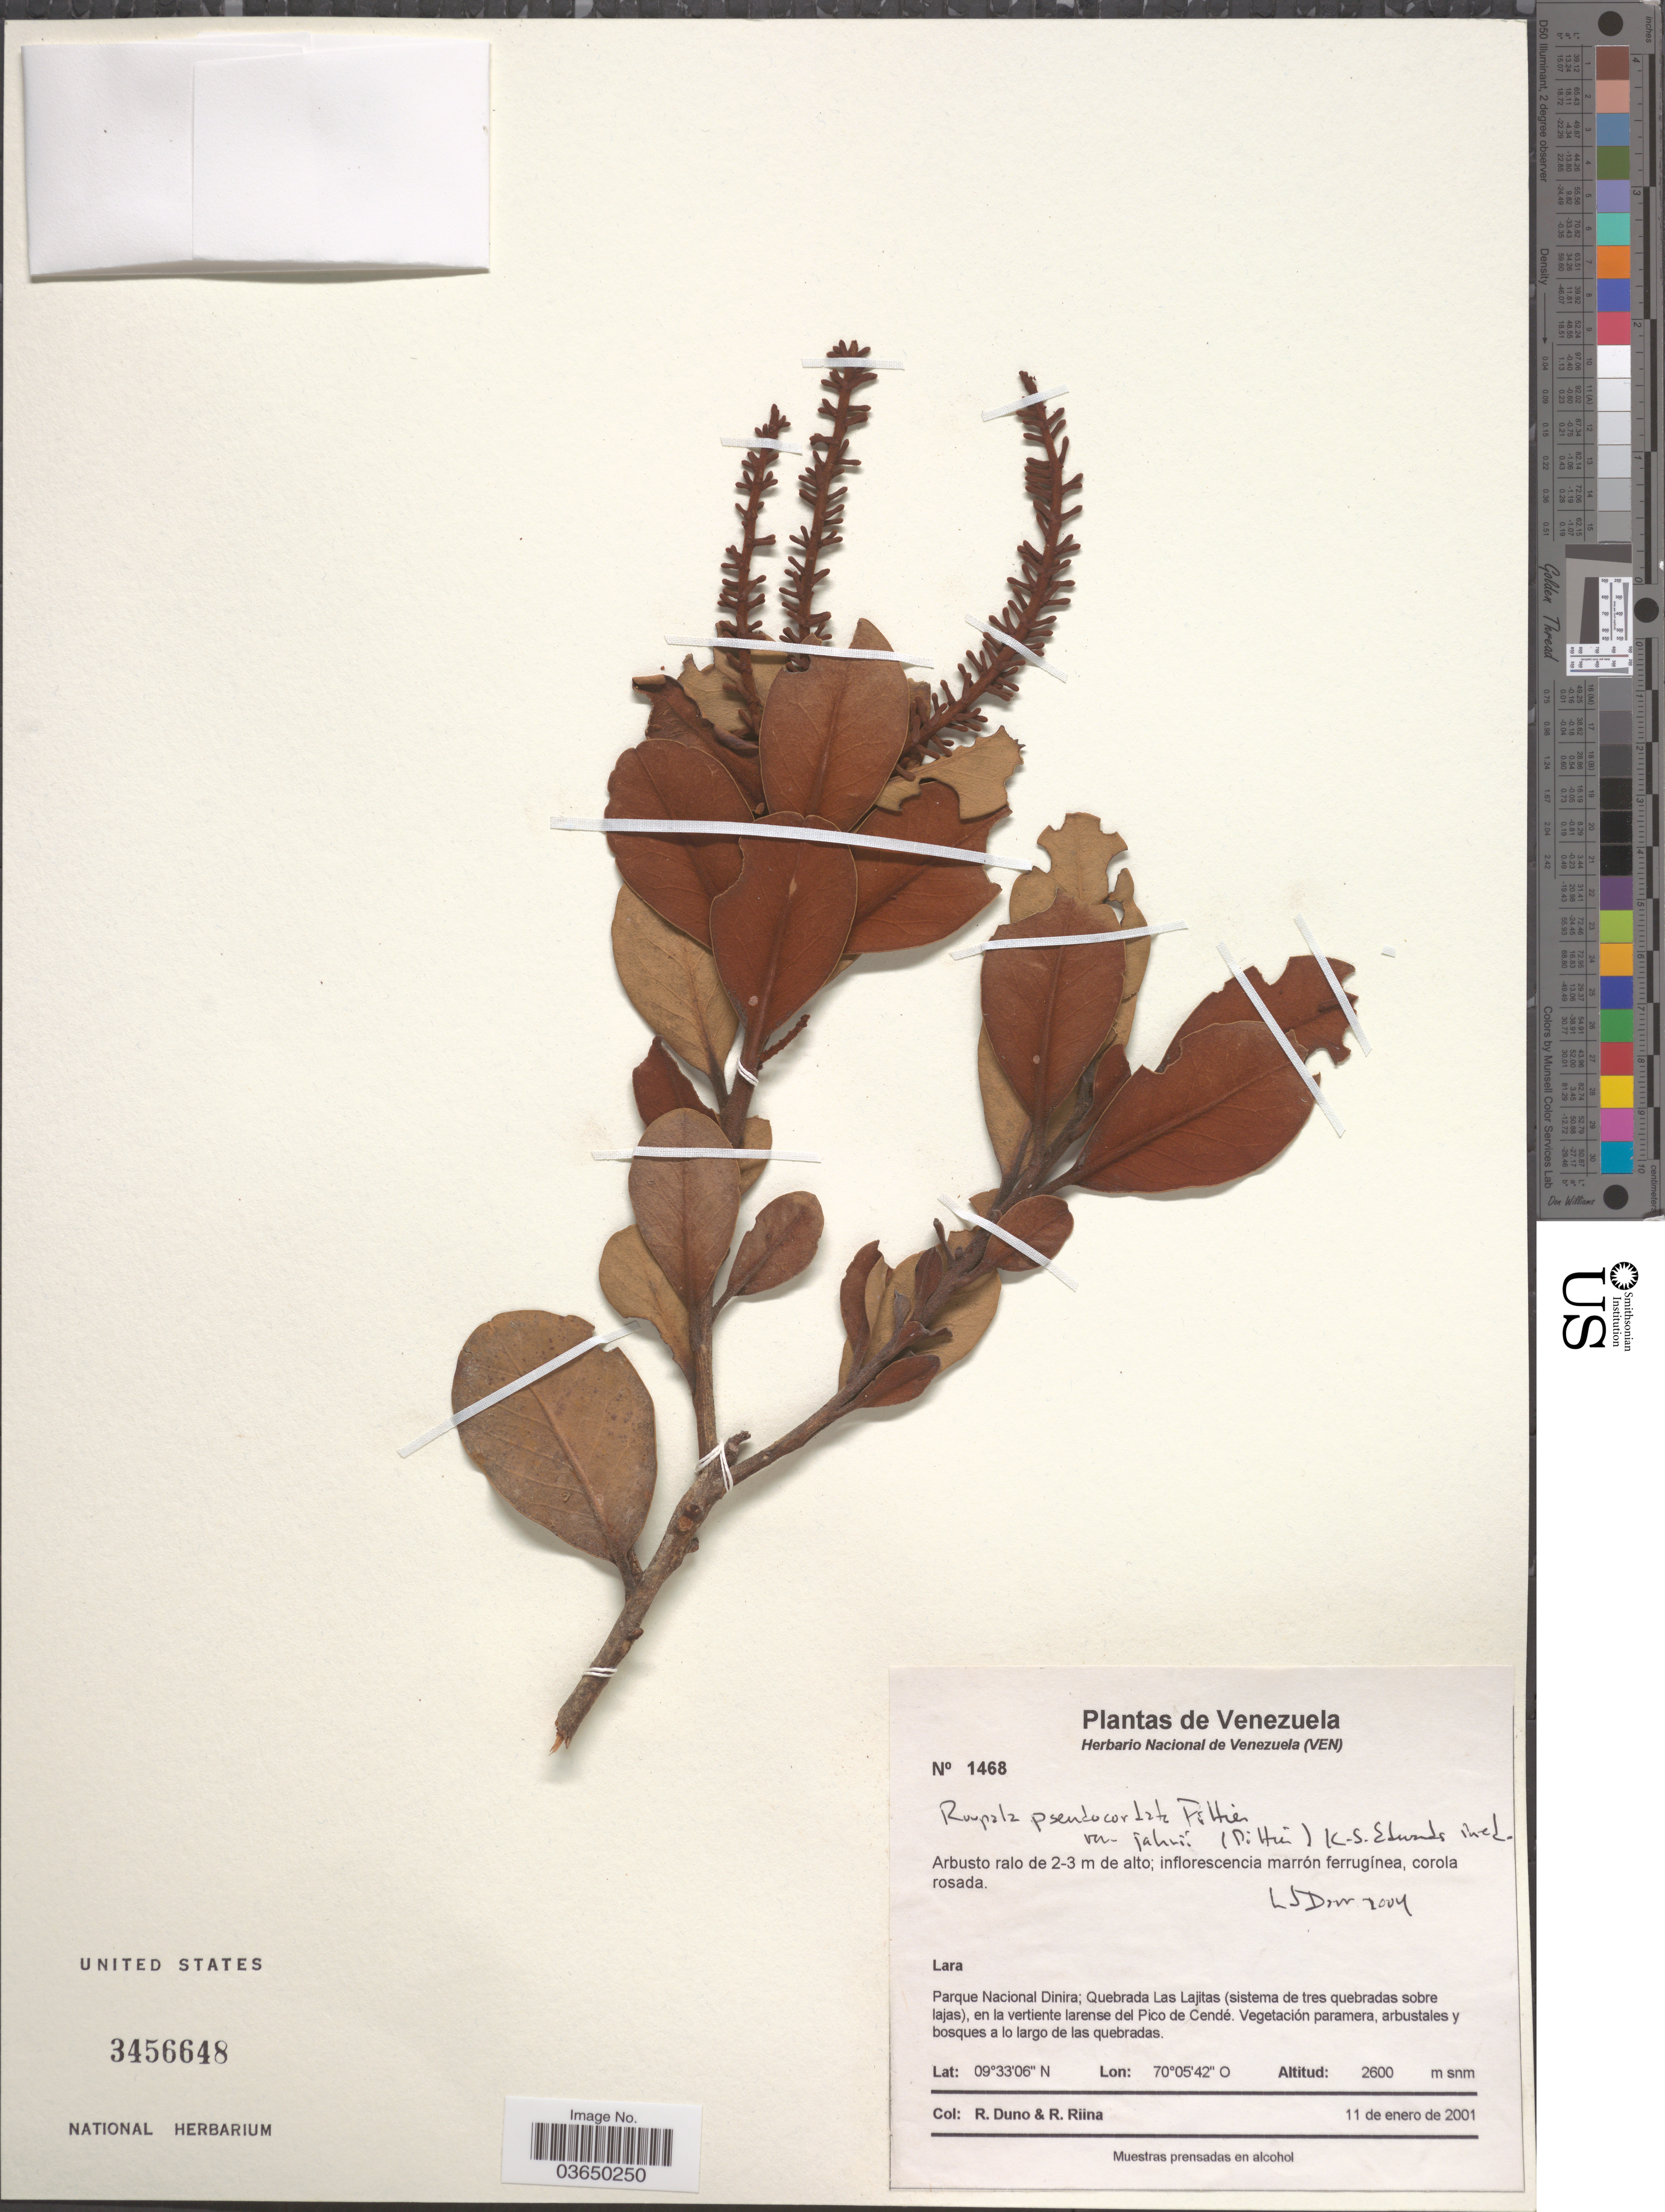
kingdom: Plantae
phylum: Tracheophyta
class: Magnoliopsida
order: Proteales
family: Proteaceae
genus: Roupala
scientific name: Roupala pseudocordata var. jahnii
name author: (Pittier) K.S. Edwards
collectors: R. Duno & R. Riina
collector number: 1468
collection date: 2001-01-11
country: Venezuela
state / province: Lara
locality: Parque Nacional Dinira; Quebrada Las Lajitas (sistema de tres quebradas sobre lajas), en la vertiente larense del Pico de Cendé.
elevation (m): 2600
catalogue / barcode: US 3456648